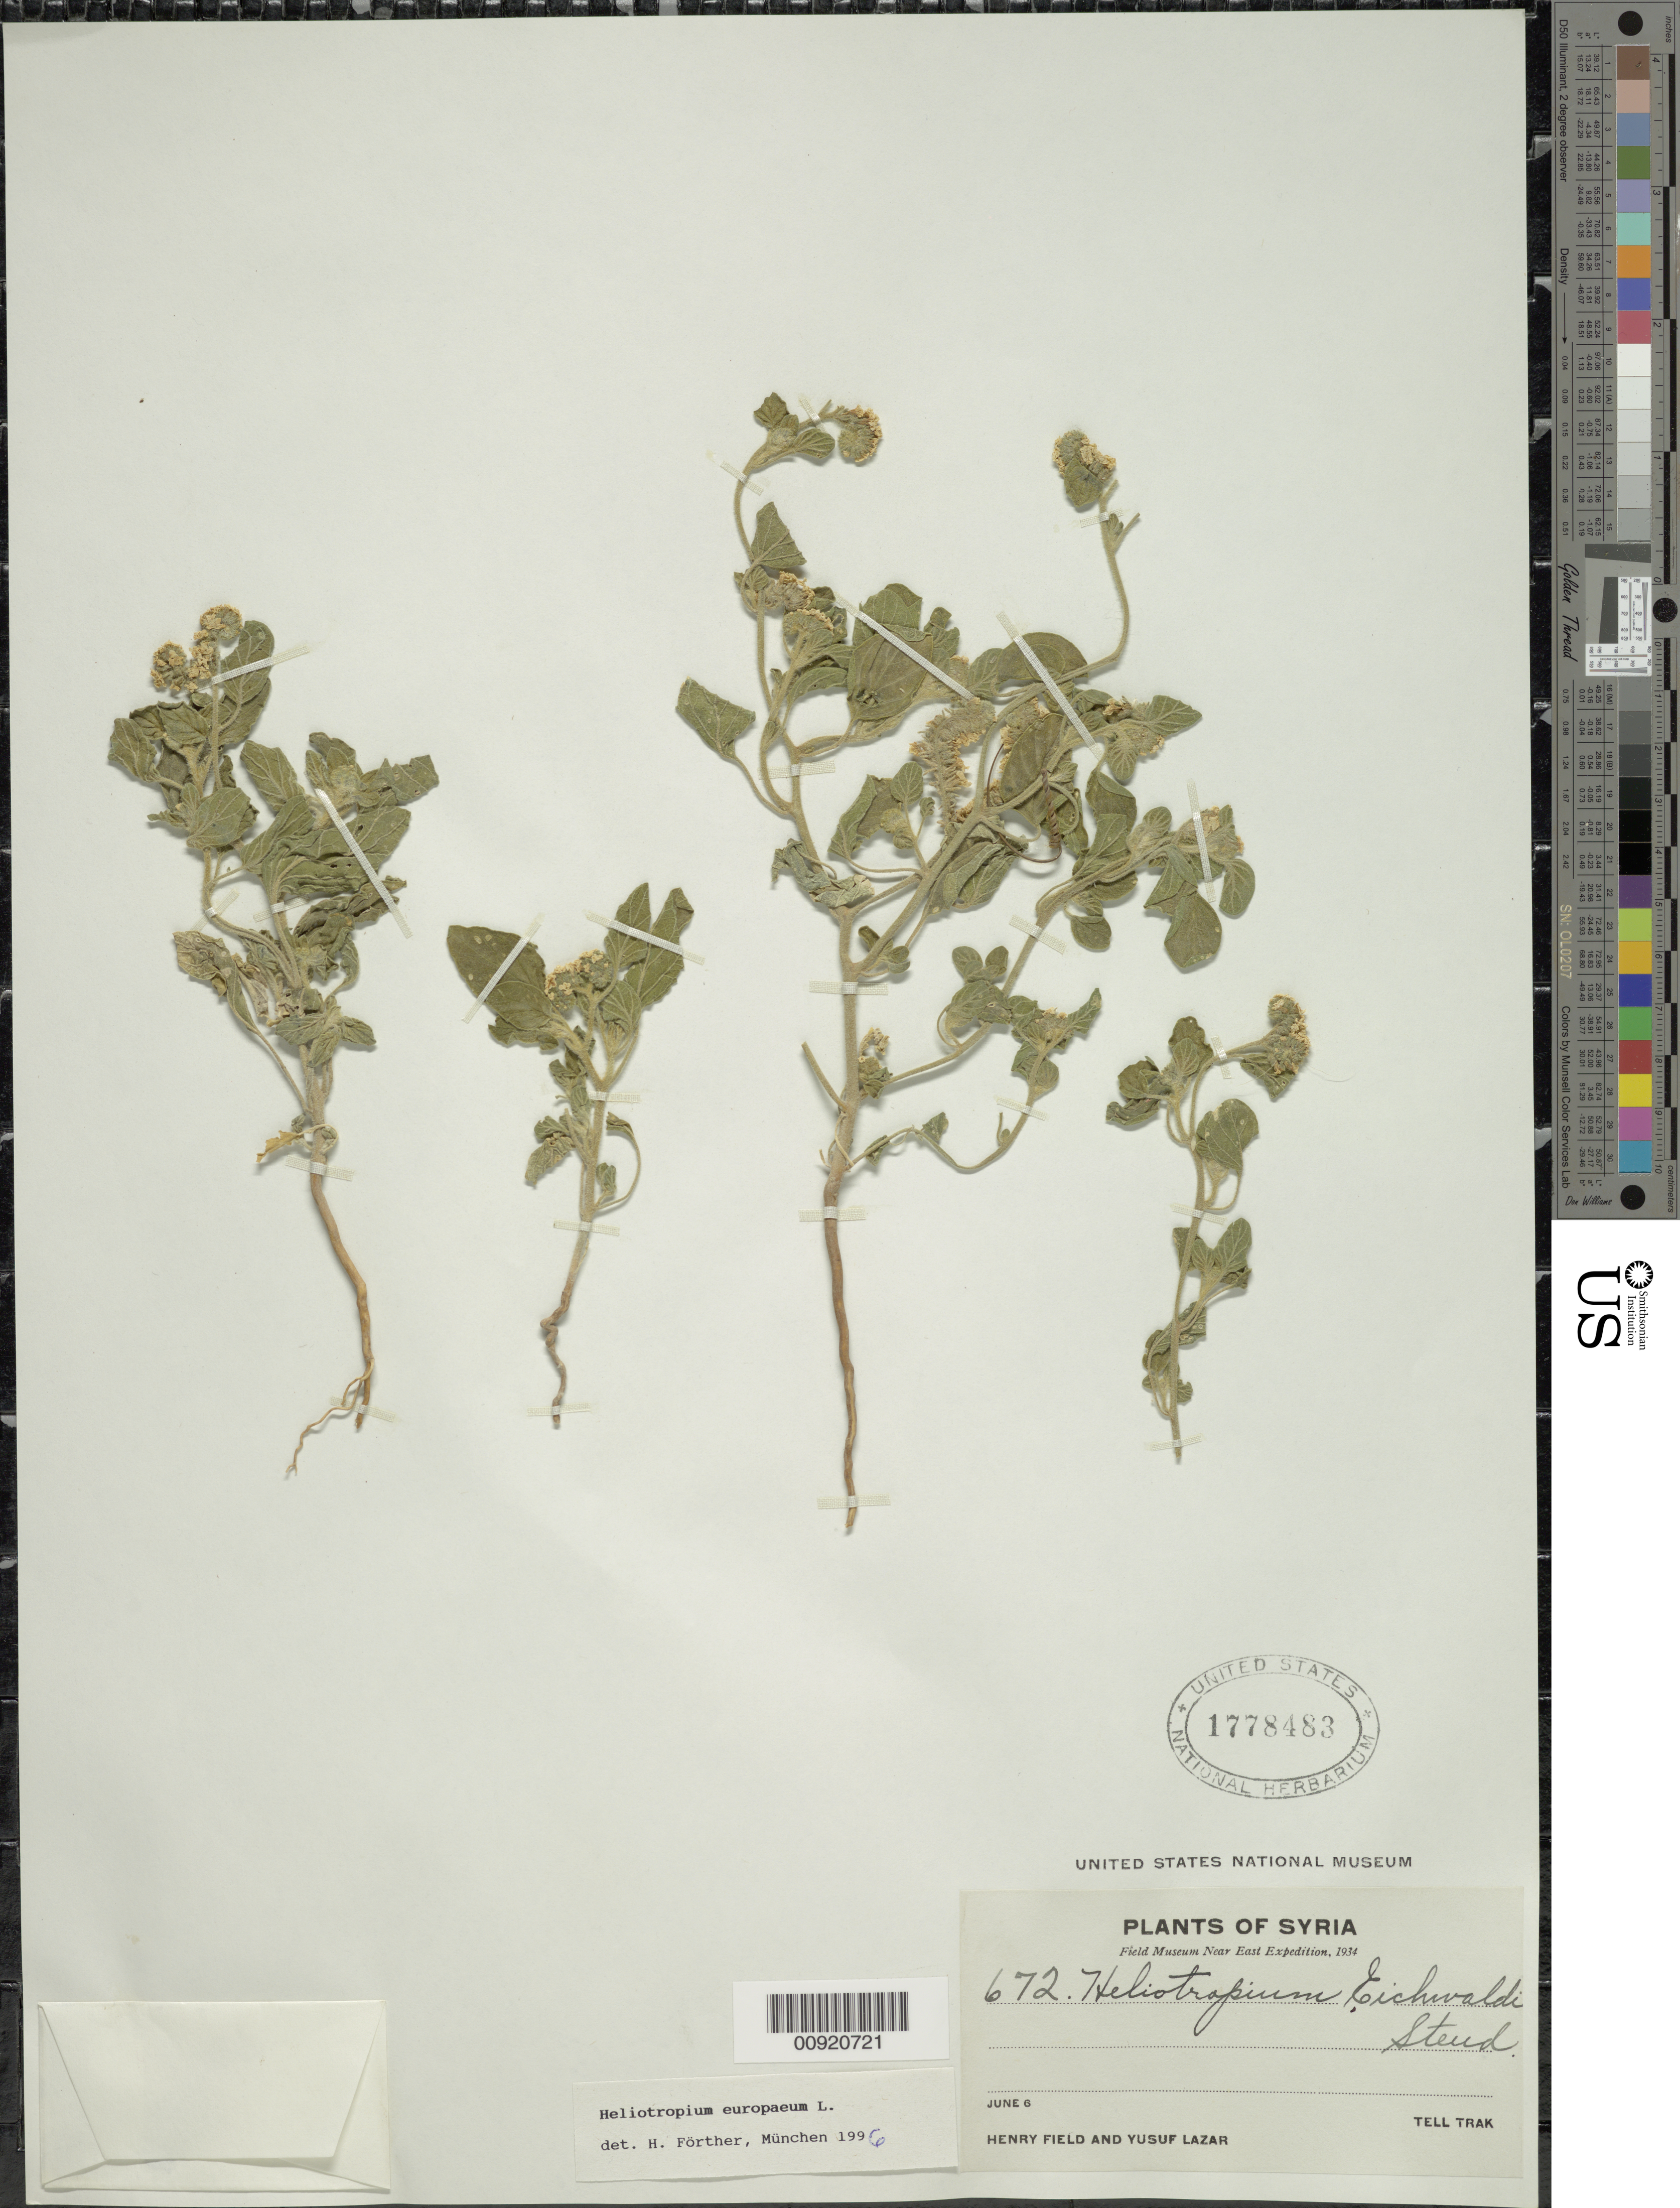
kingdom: Plantae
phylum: Tracheophyta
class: Magnoliopsida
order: Boraginales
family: Heliotropiaceae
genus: Heliotropium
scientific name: Heliotropium europaeum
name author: L.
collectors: H. Field & Y. Lazar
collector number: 672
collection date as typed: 06 Jun 1934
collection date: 1934-06-06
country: Syria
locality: tell trak. Field Museum Near East Expedition.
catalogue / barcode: US 1778483